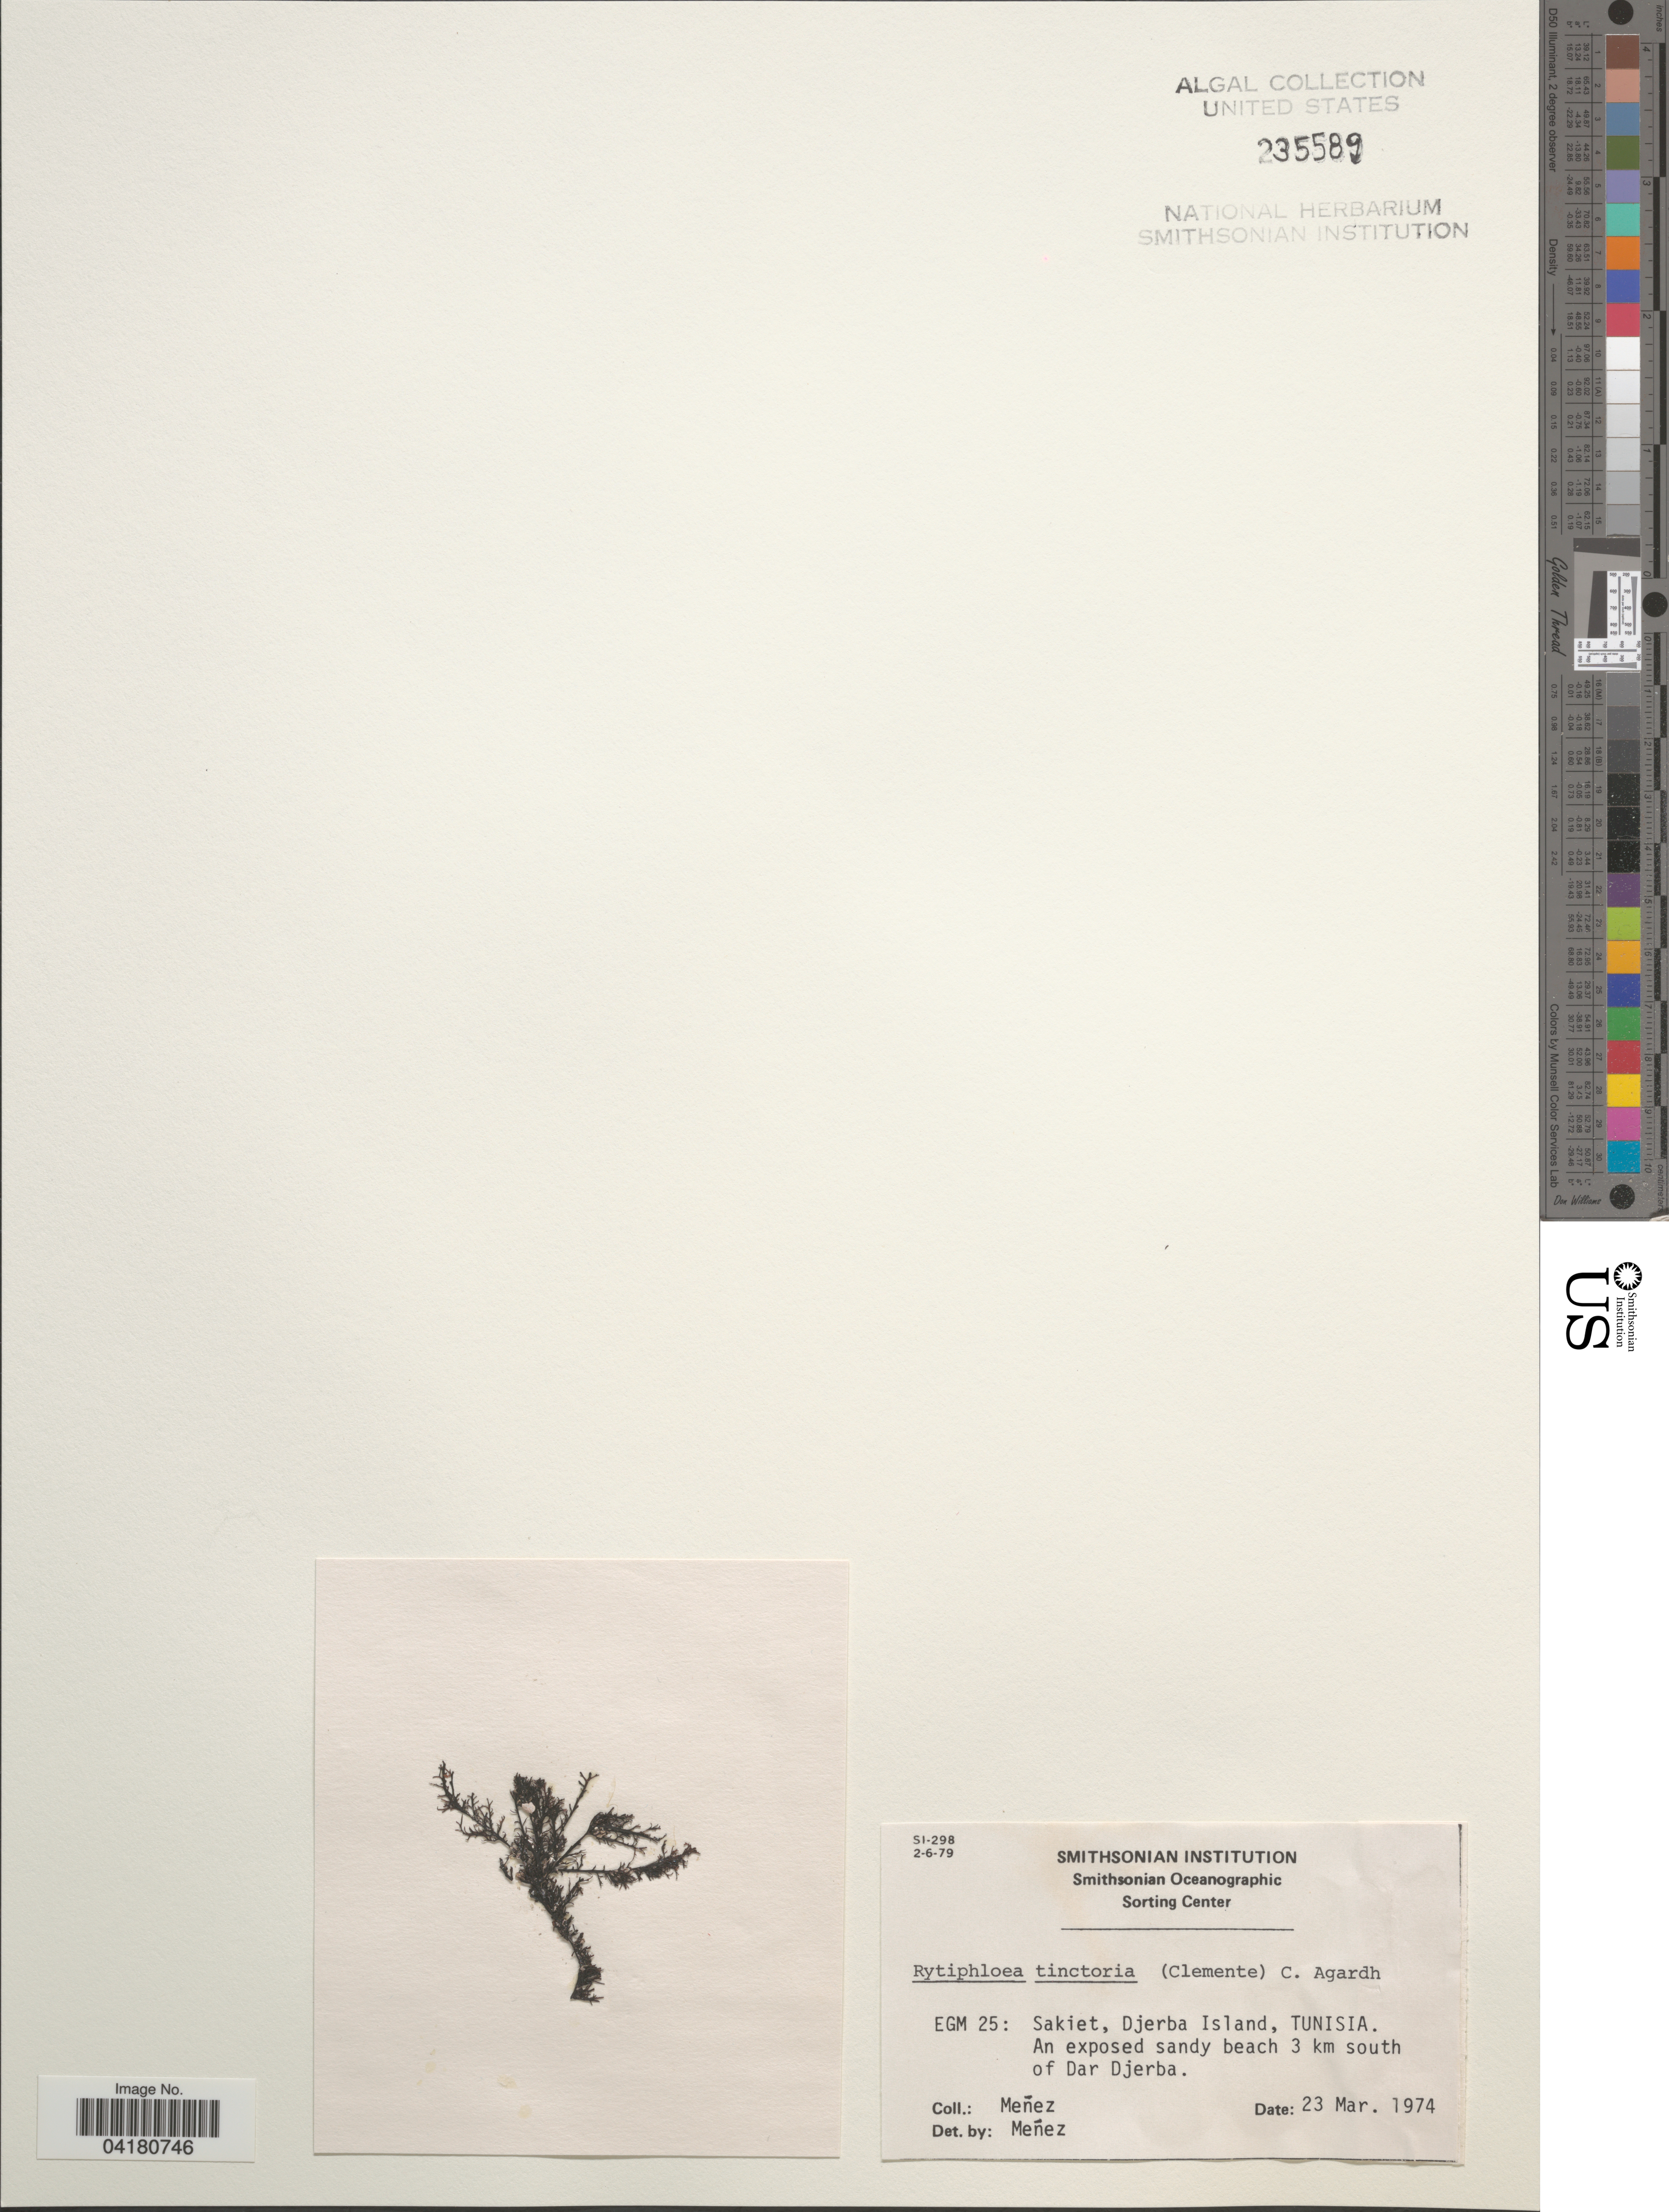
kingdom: Plantae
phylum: Rhodophyta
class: Florideophyceae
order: Ceramiales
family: Rhodomelaceae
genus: Rytiphloea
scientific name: Rytiphloea tinctoria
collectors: Menez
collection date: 1974-03-23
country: Tunisia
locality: EGM 25: Sakiet, Djerba Island. An exposed sandy beach 3 km south of Dar Djerba.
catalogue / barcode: US 235589